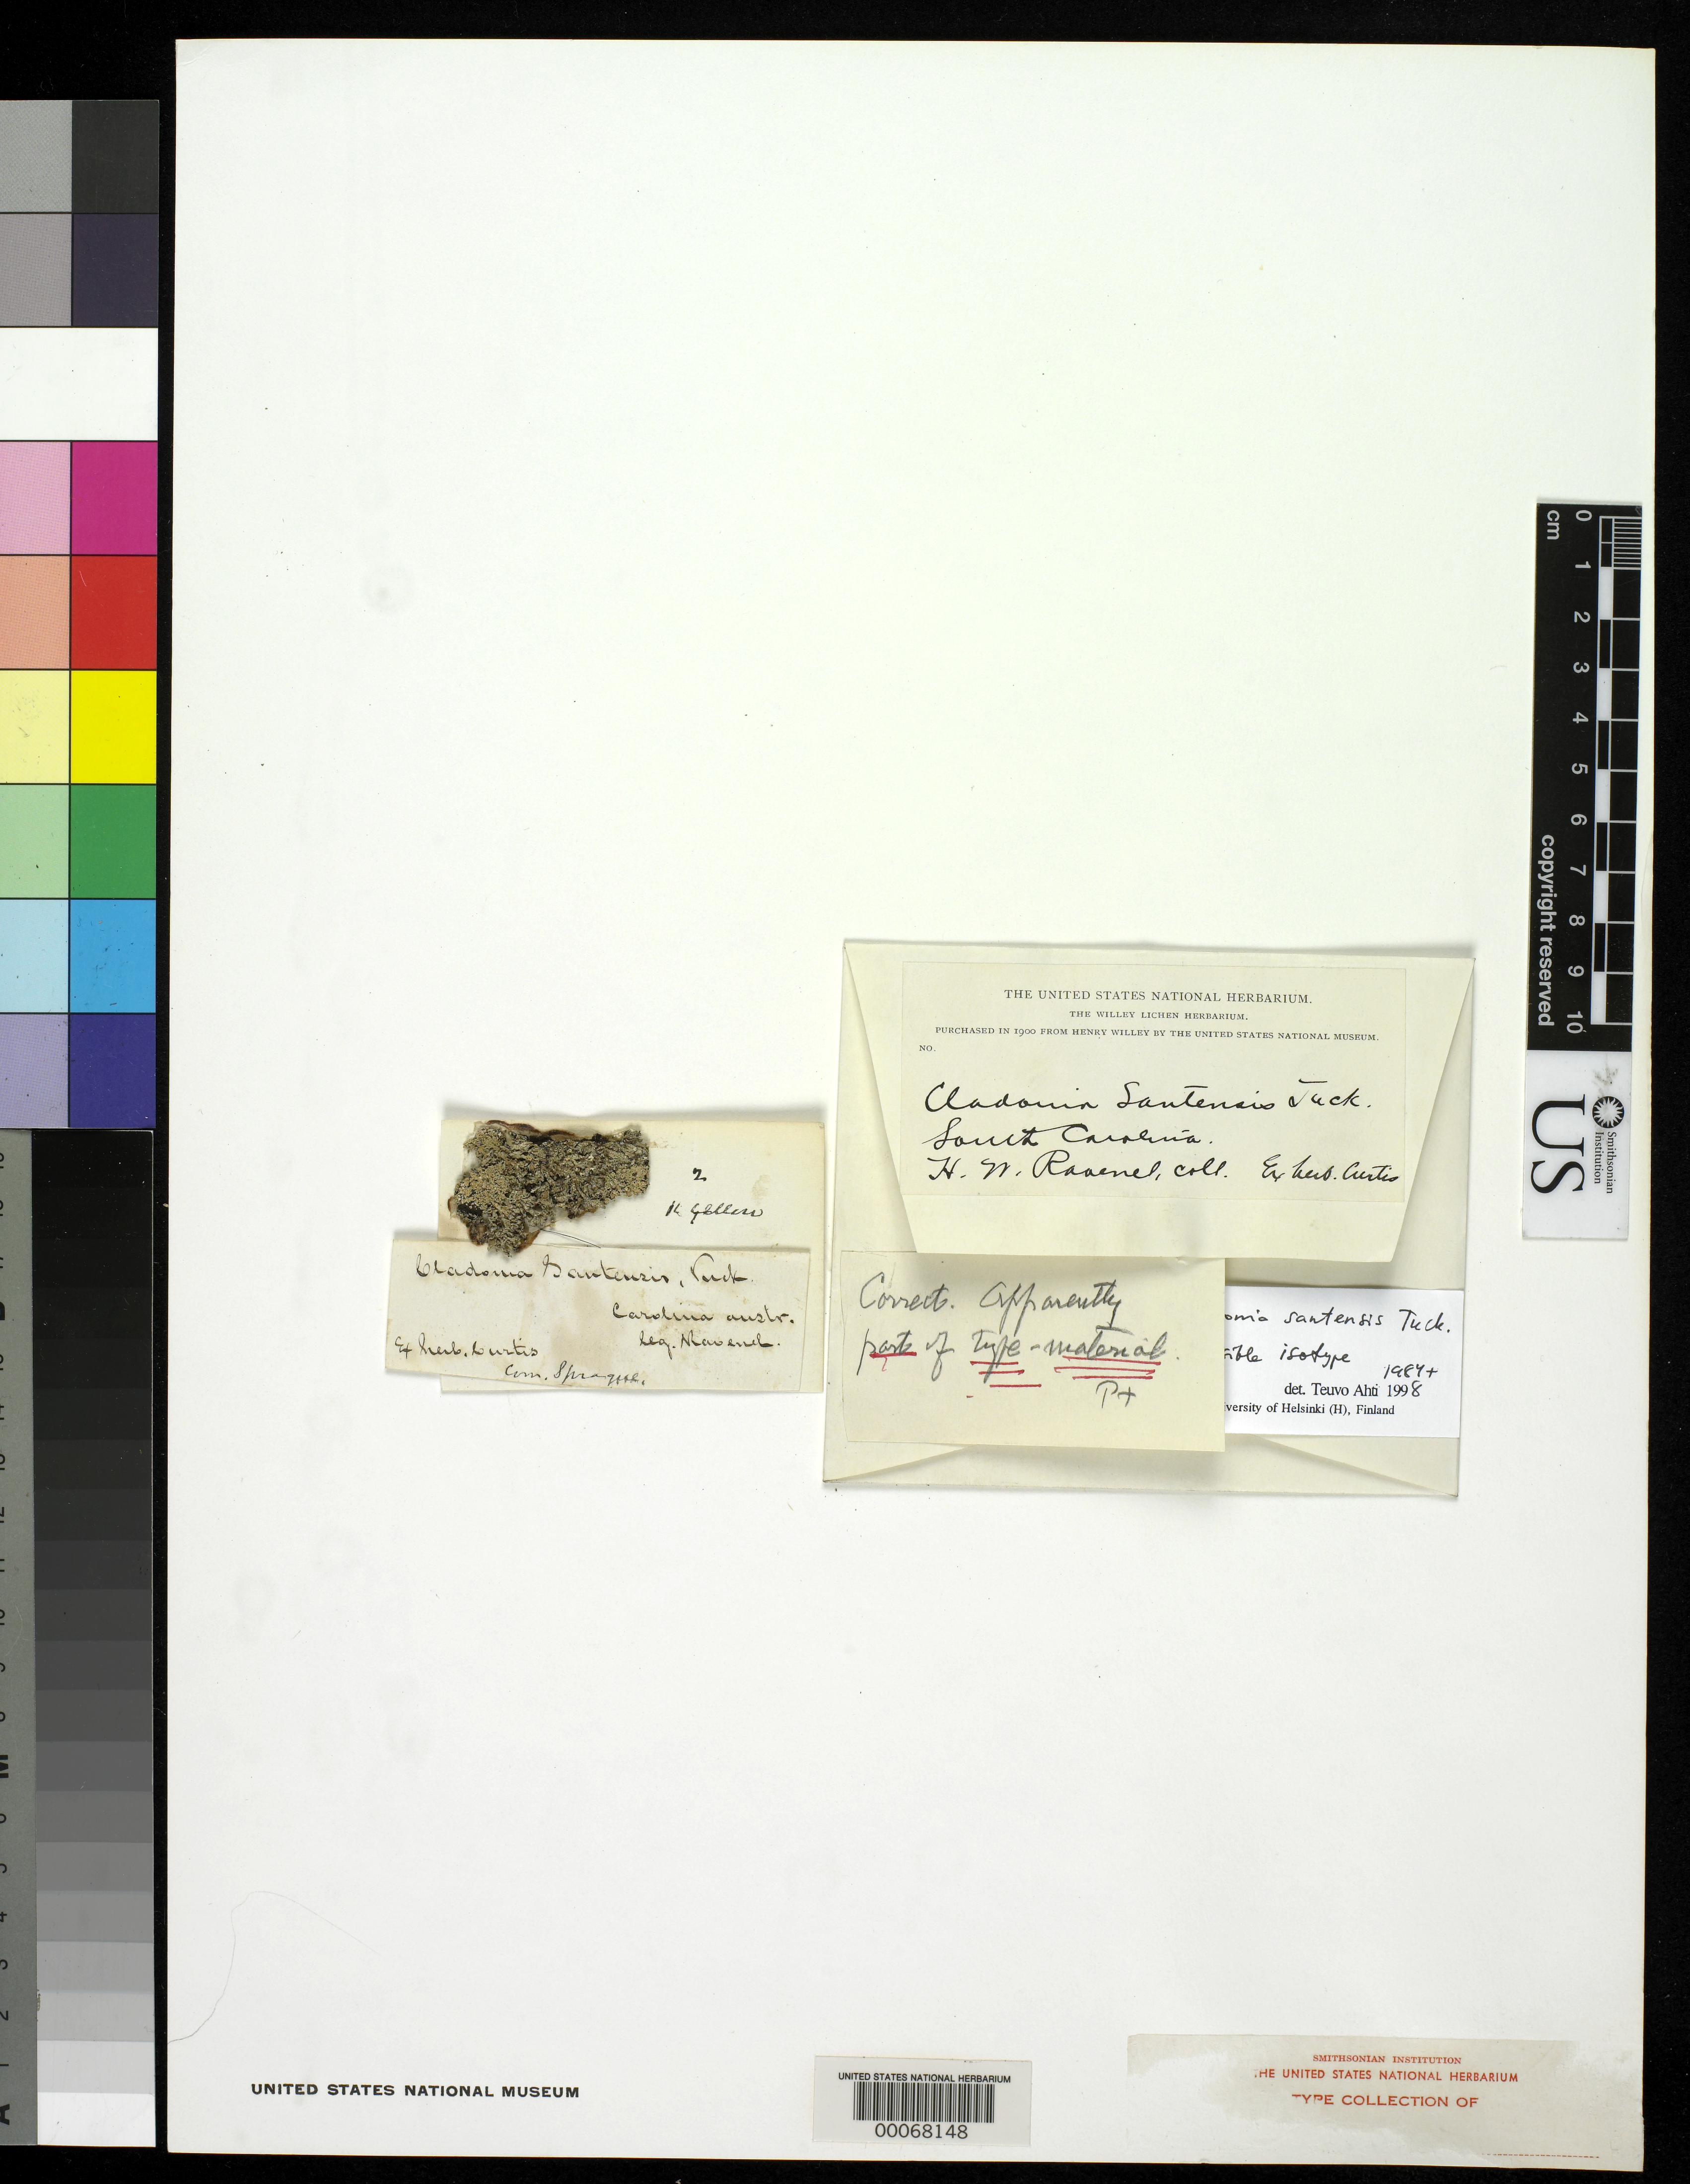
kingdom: Fungi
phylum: Ascomycota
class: Lecanoromycetes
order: Lecanorales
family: Cladoniaceae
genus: Cladonia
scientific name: Cladonia santensis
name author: Tuck.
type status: Possible Isotype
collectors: H. Ravenel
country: United States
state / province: South Carolina